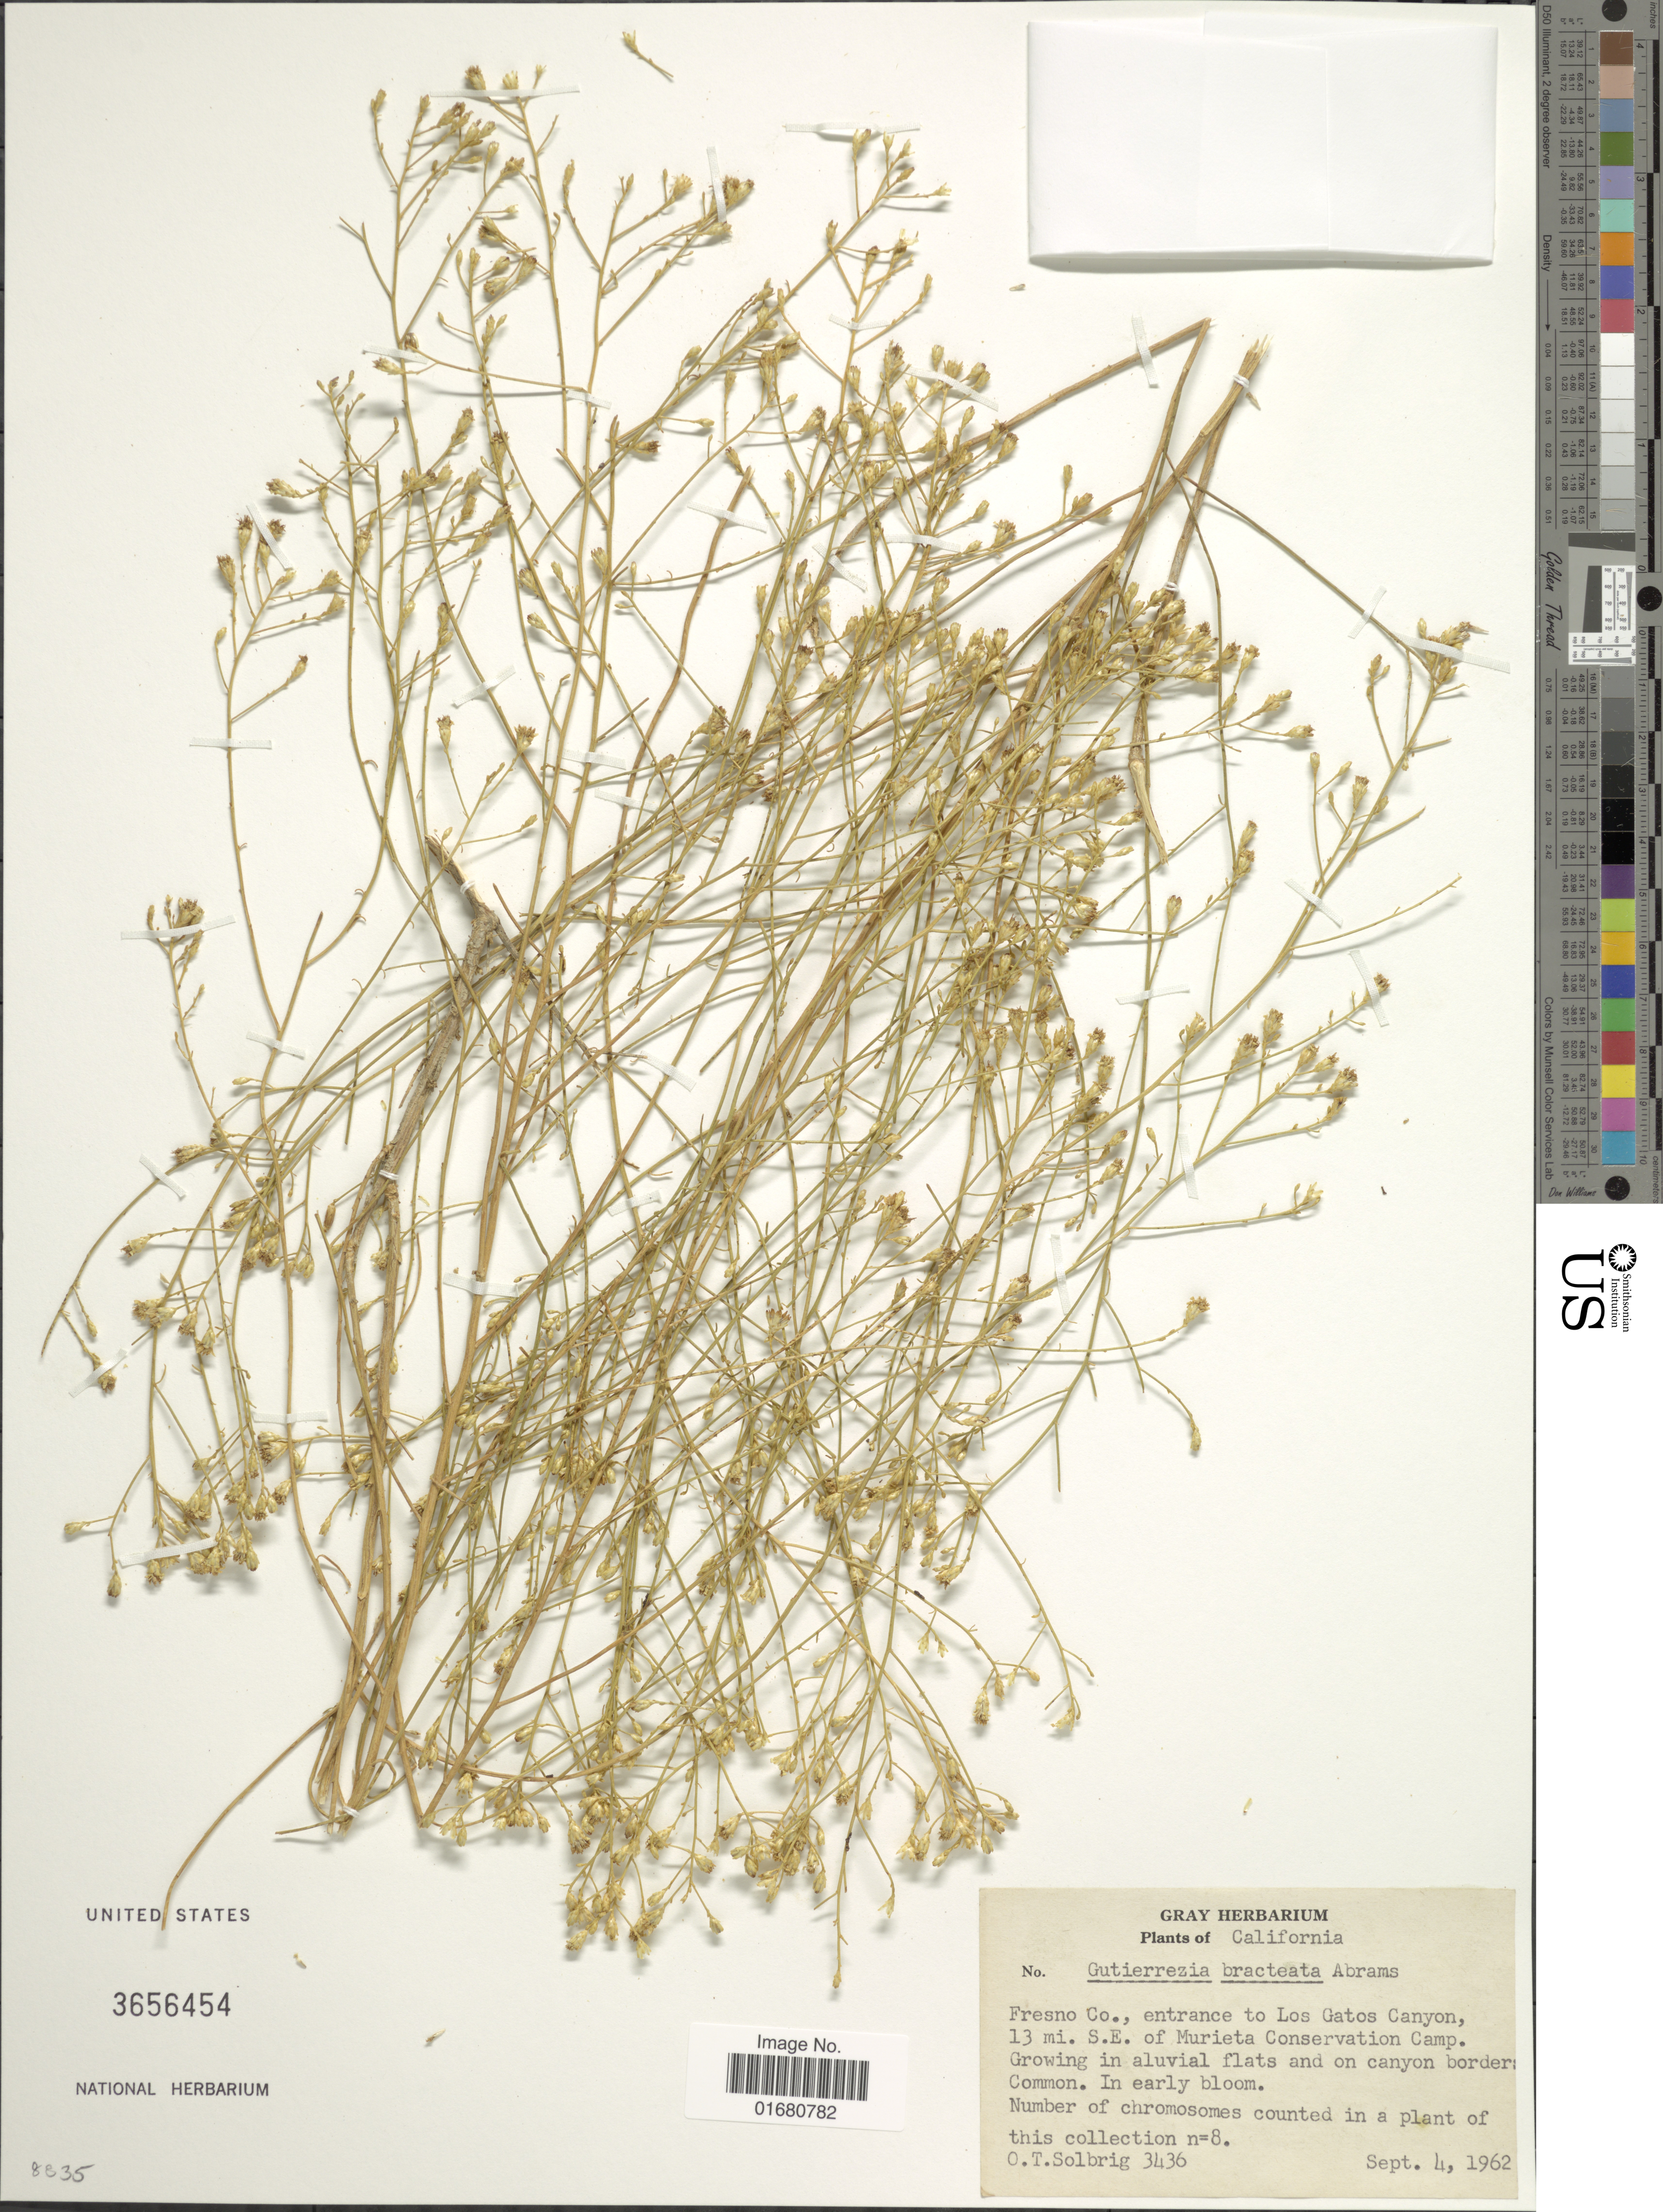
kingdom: Plantae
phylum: Tracheophyta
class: Magnoliopsida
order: Asterales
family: Asteraceae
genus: Gutierrezia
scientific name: Gutierrezia bracteata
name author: Abrams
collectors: O. T. Solbrig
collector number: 3436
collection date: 1962-09-04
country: United States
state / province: California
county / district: Fresno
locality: Fresno Co., entrance to Los Gatos Canyon, 13 mi. S.E. of Murieta Conservation Camp, Growing in aluvial flats and on canyon borders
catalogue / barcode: US 3656454